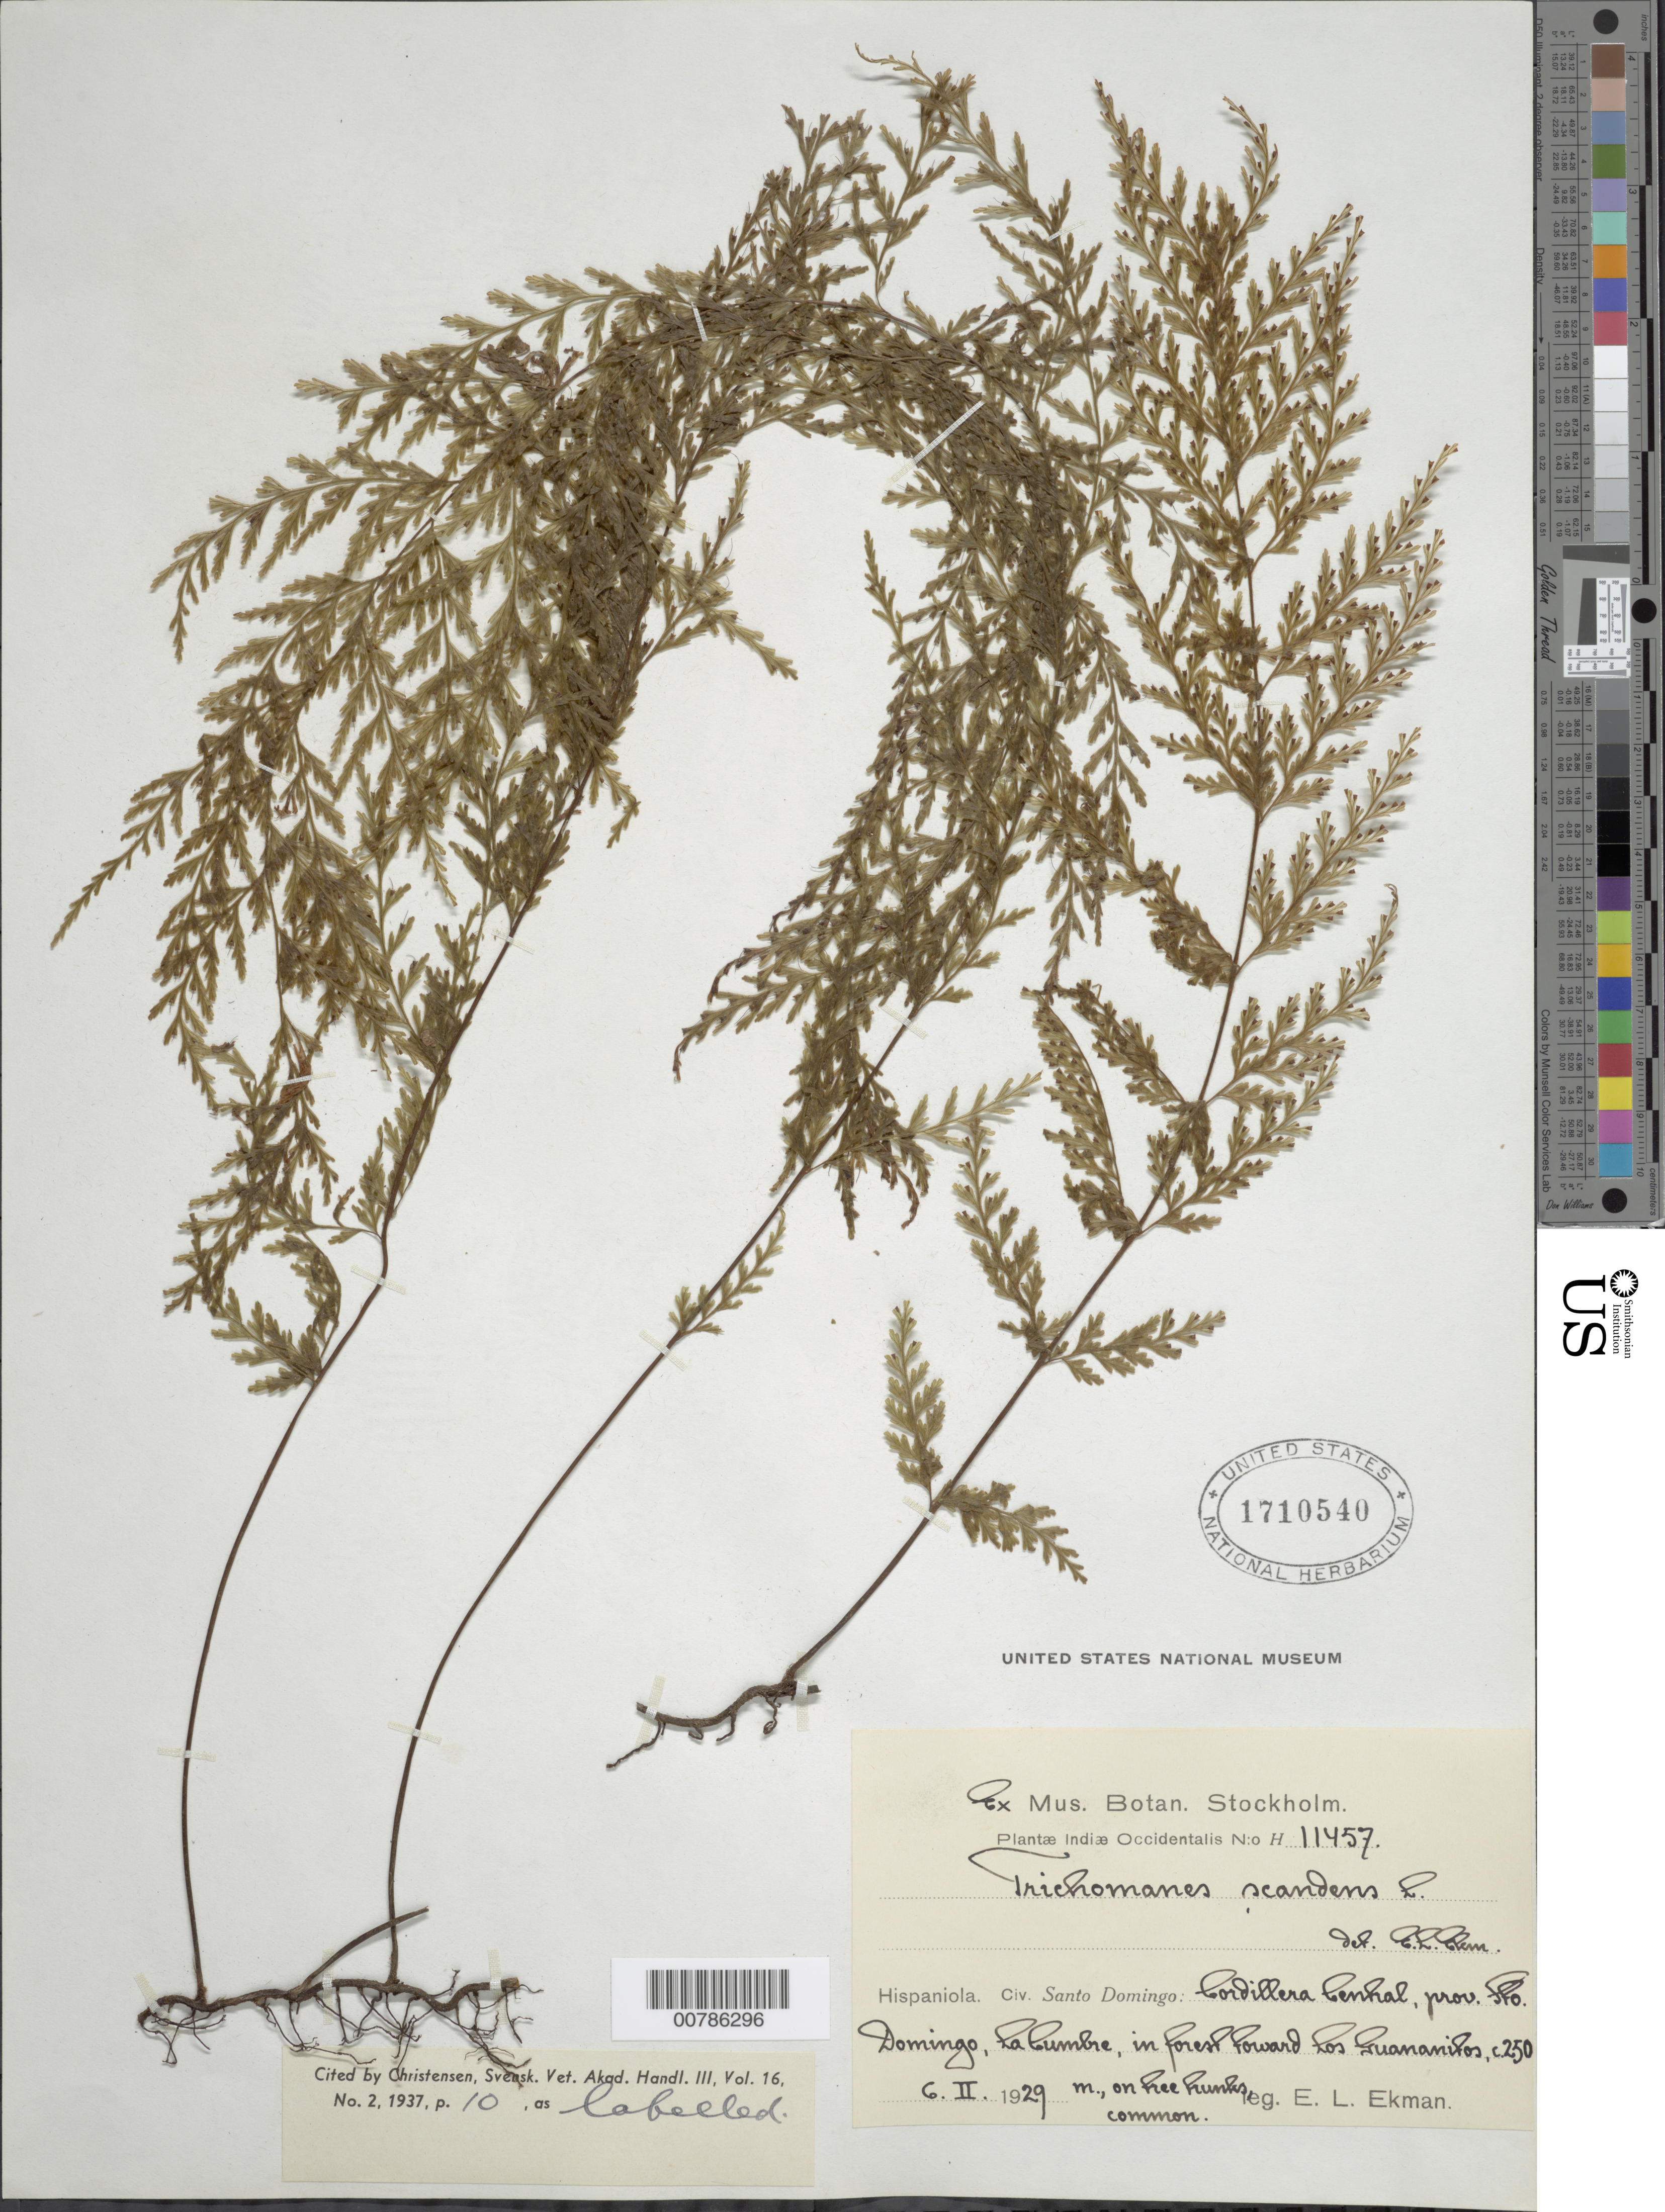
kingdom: Plantae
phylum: Tracheophyta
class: Polypodiopsida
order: Hymenophyllales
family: Hymenophyllaceae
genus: Trichomanes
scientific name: Trichomanes scandens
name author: L.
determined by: Christensen, C. F. A.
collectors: E. L. Ekman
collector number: H 11457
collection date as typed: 06 Feb 1929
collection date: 1929-02-06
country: Dominican Republic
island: Hispaniola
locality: Cordillera Central, La Cumbre, Los Guanunitos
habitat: In forest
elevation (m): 250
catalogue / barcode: US 1710540